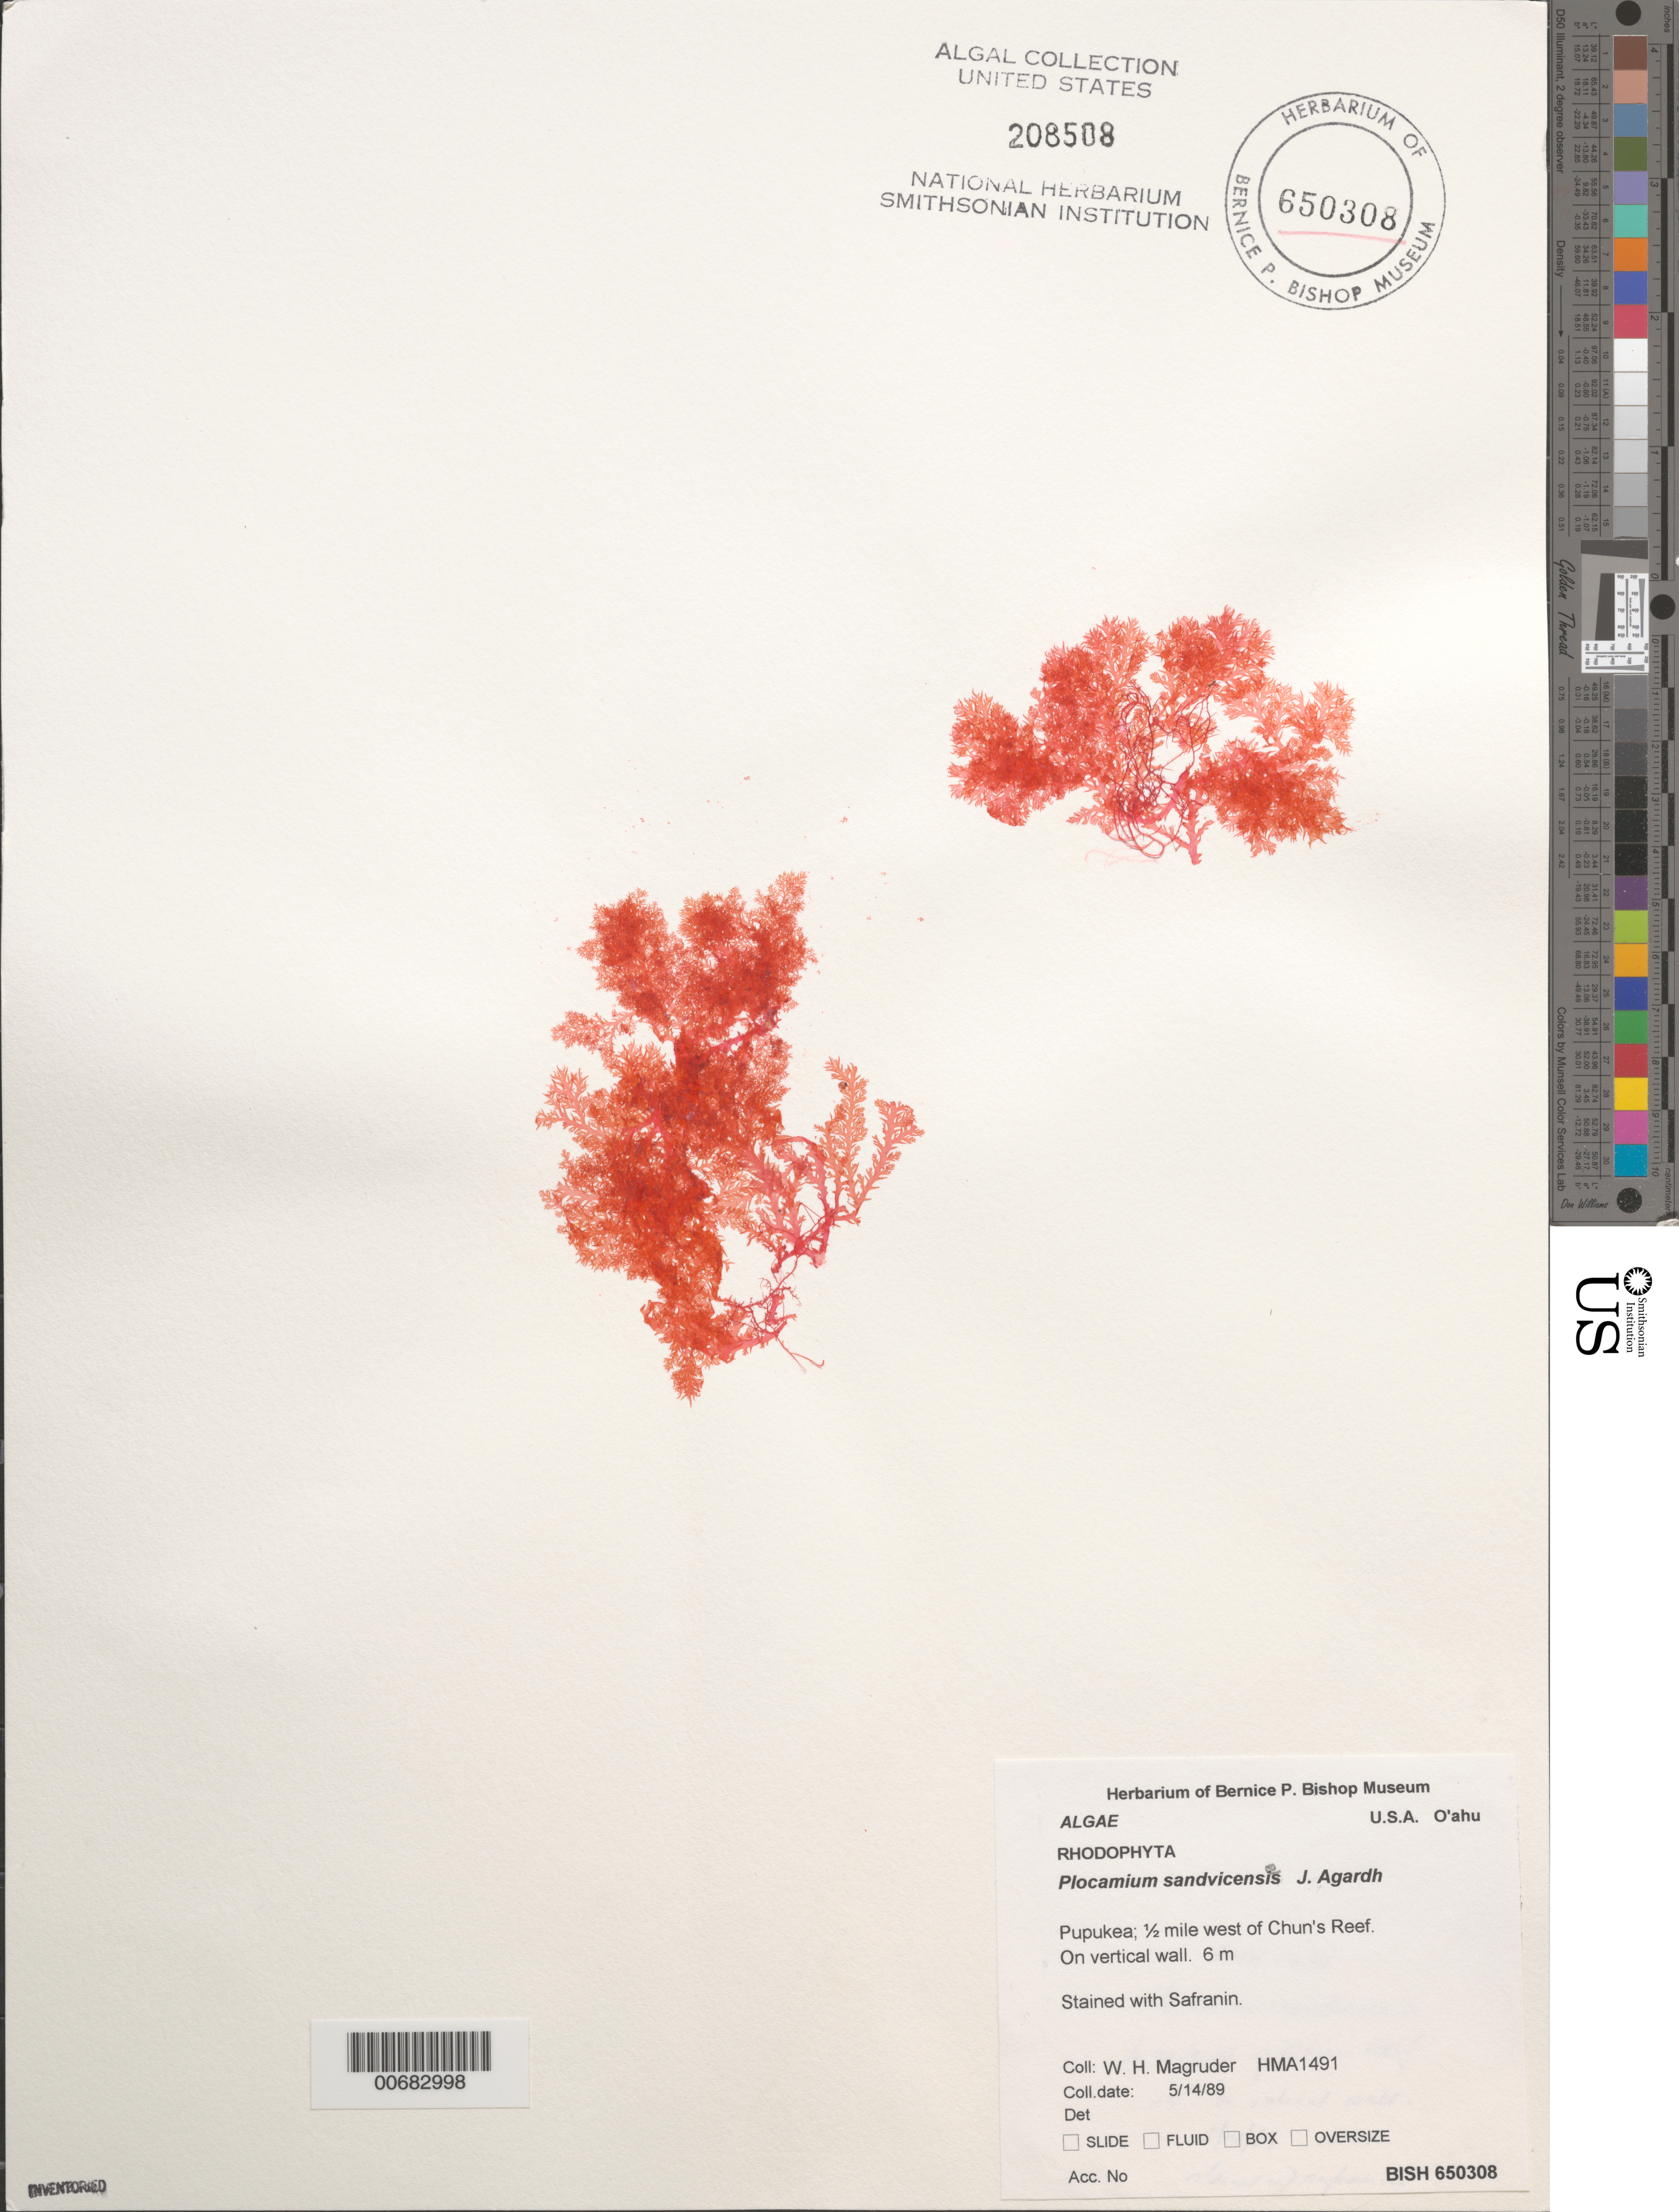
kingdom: Plantae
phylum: Rhodophyta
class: Florideophyceae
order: Plocamiales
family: Plocamiaceae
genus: Plocamium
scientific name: Plocamium sandvicense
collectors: W. Magruder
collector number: HMA 1491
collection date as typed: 14 May 1989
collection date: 1989-05-14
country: United States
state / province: Hawaii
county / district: Honolulu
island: Oahu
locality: Pupukea, 1/2 mile west of Chun's Reef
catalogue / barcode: US 208508